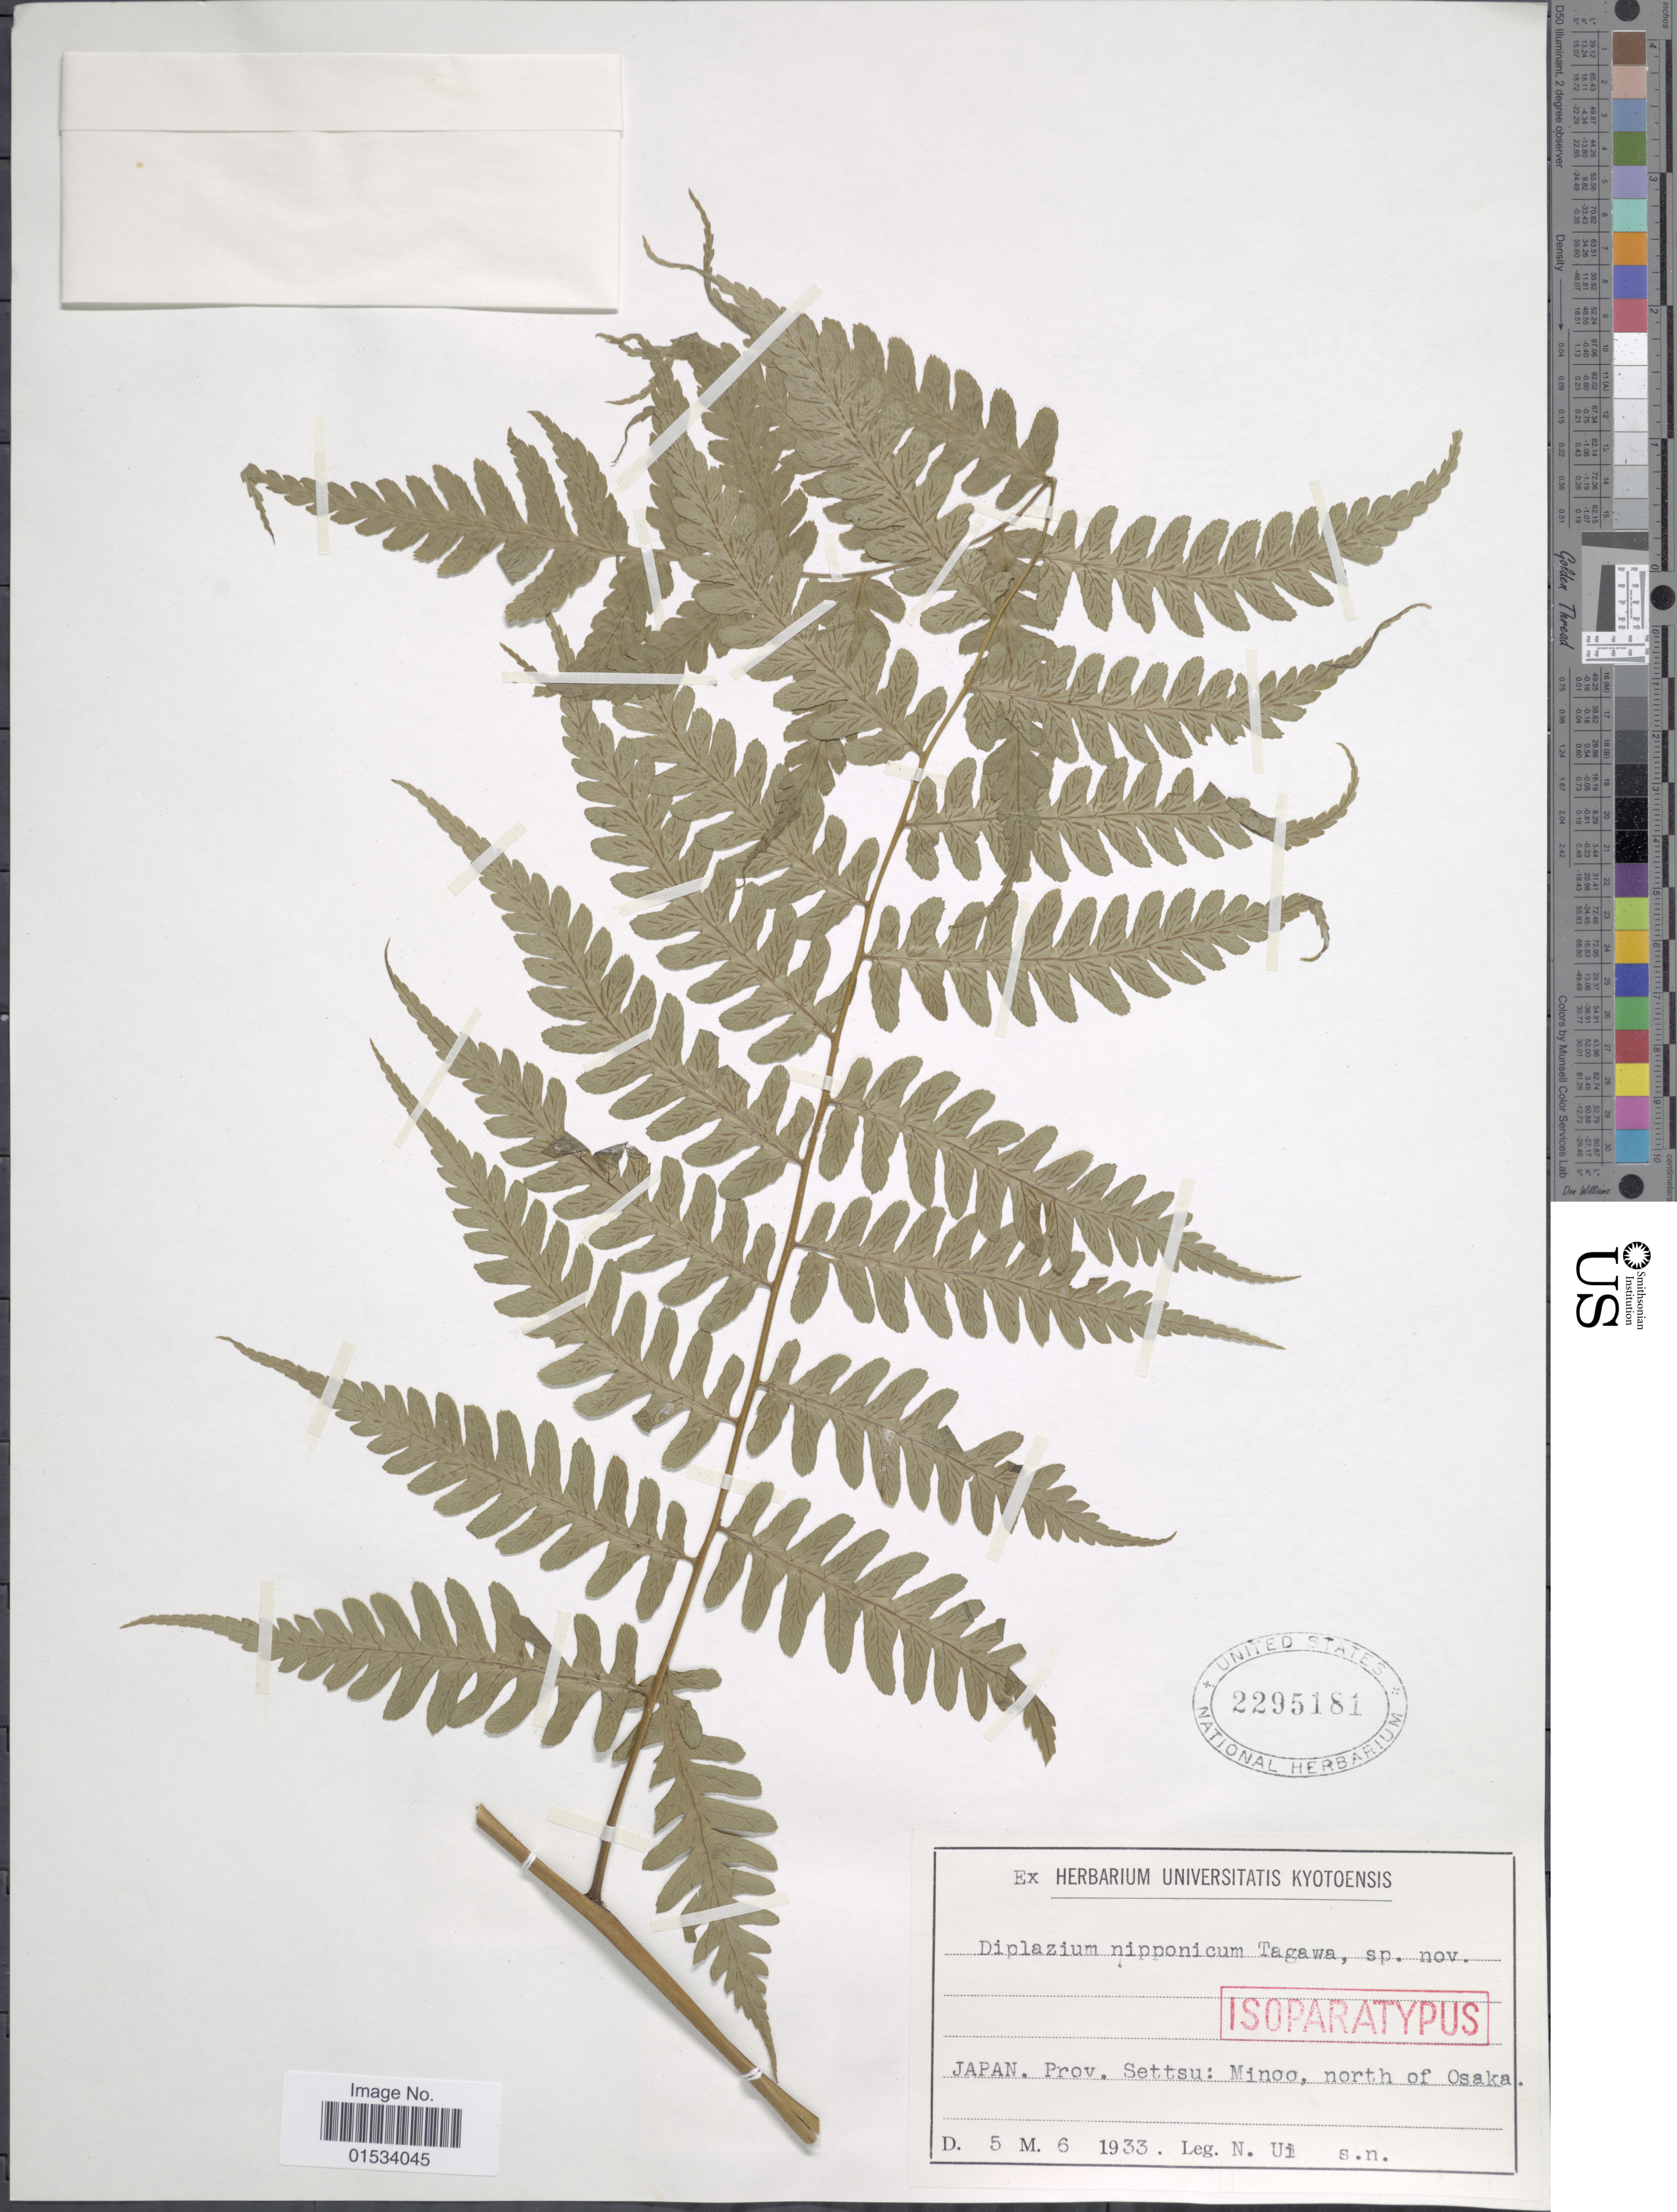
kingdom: Plantae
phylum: Tracheophyta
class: Polypodiopsida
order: Polypodiales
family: Athyriaceae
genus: Diplazium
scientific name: Diplazium nipponicolum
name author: (Ohwi)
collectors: N. Ui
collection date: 1933-06-05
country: Japan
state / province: Osaka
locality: Prov. Settsu: Minoo, north of Osaka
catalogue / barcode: US 2295181